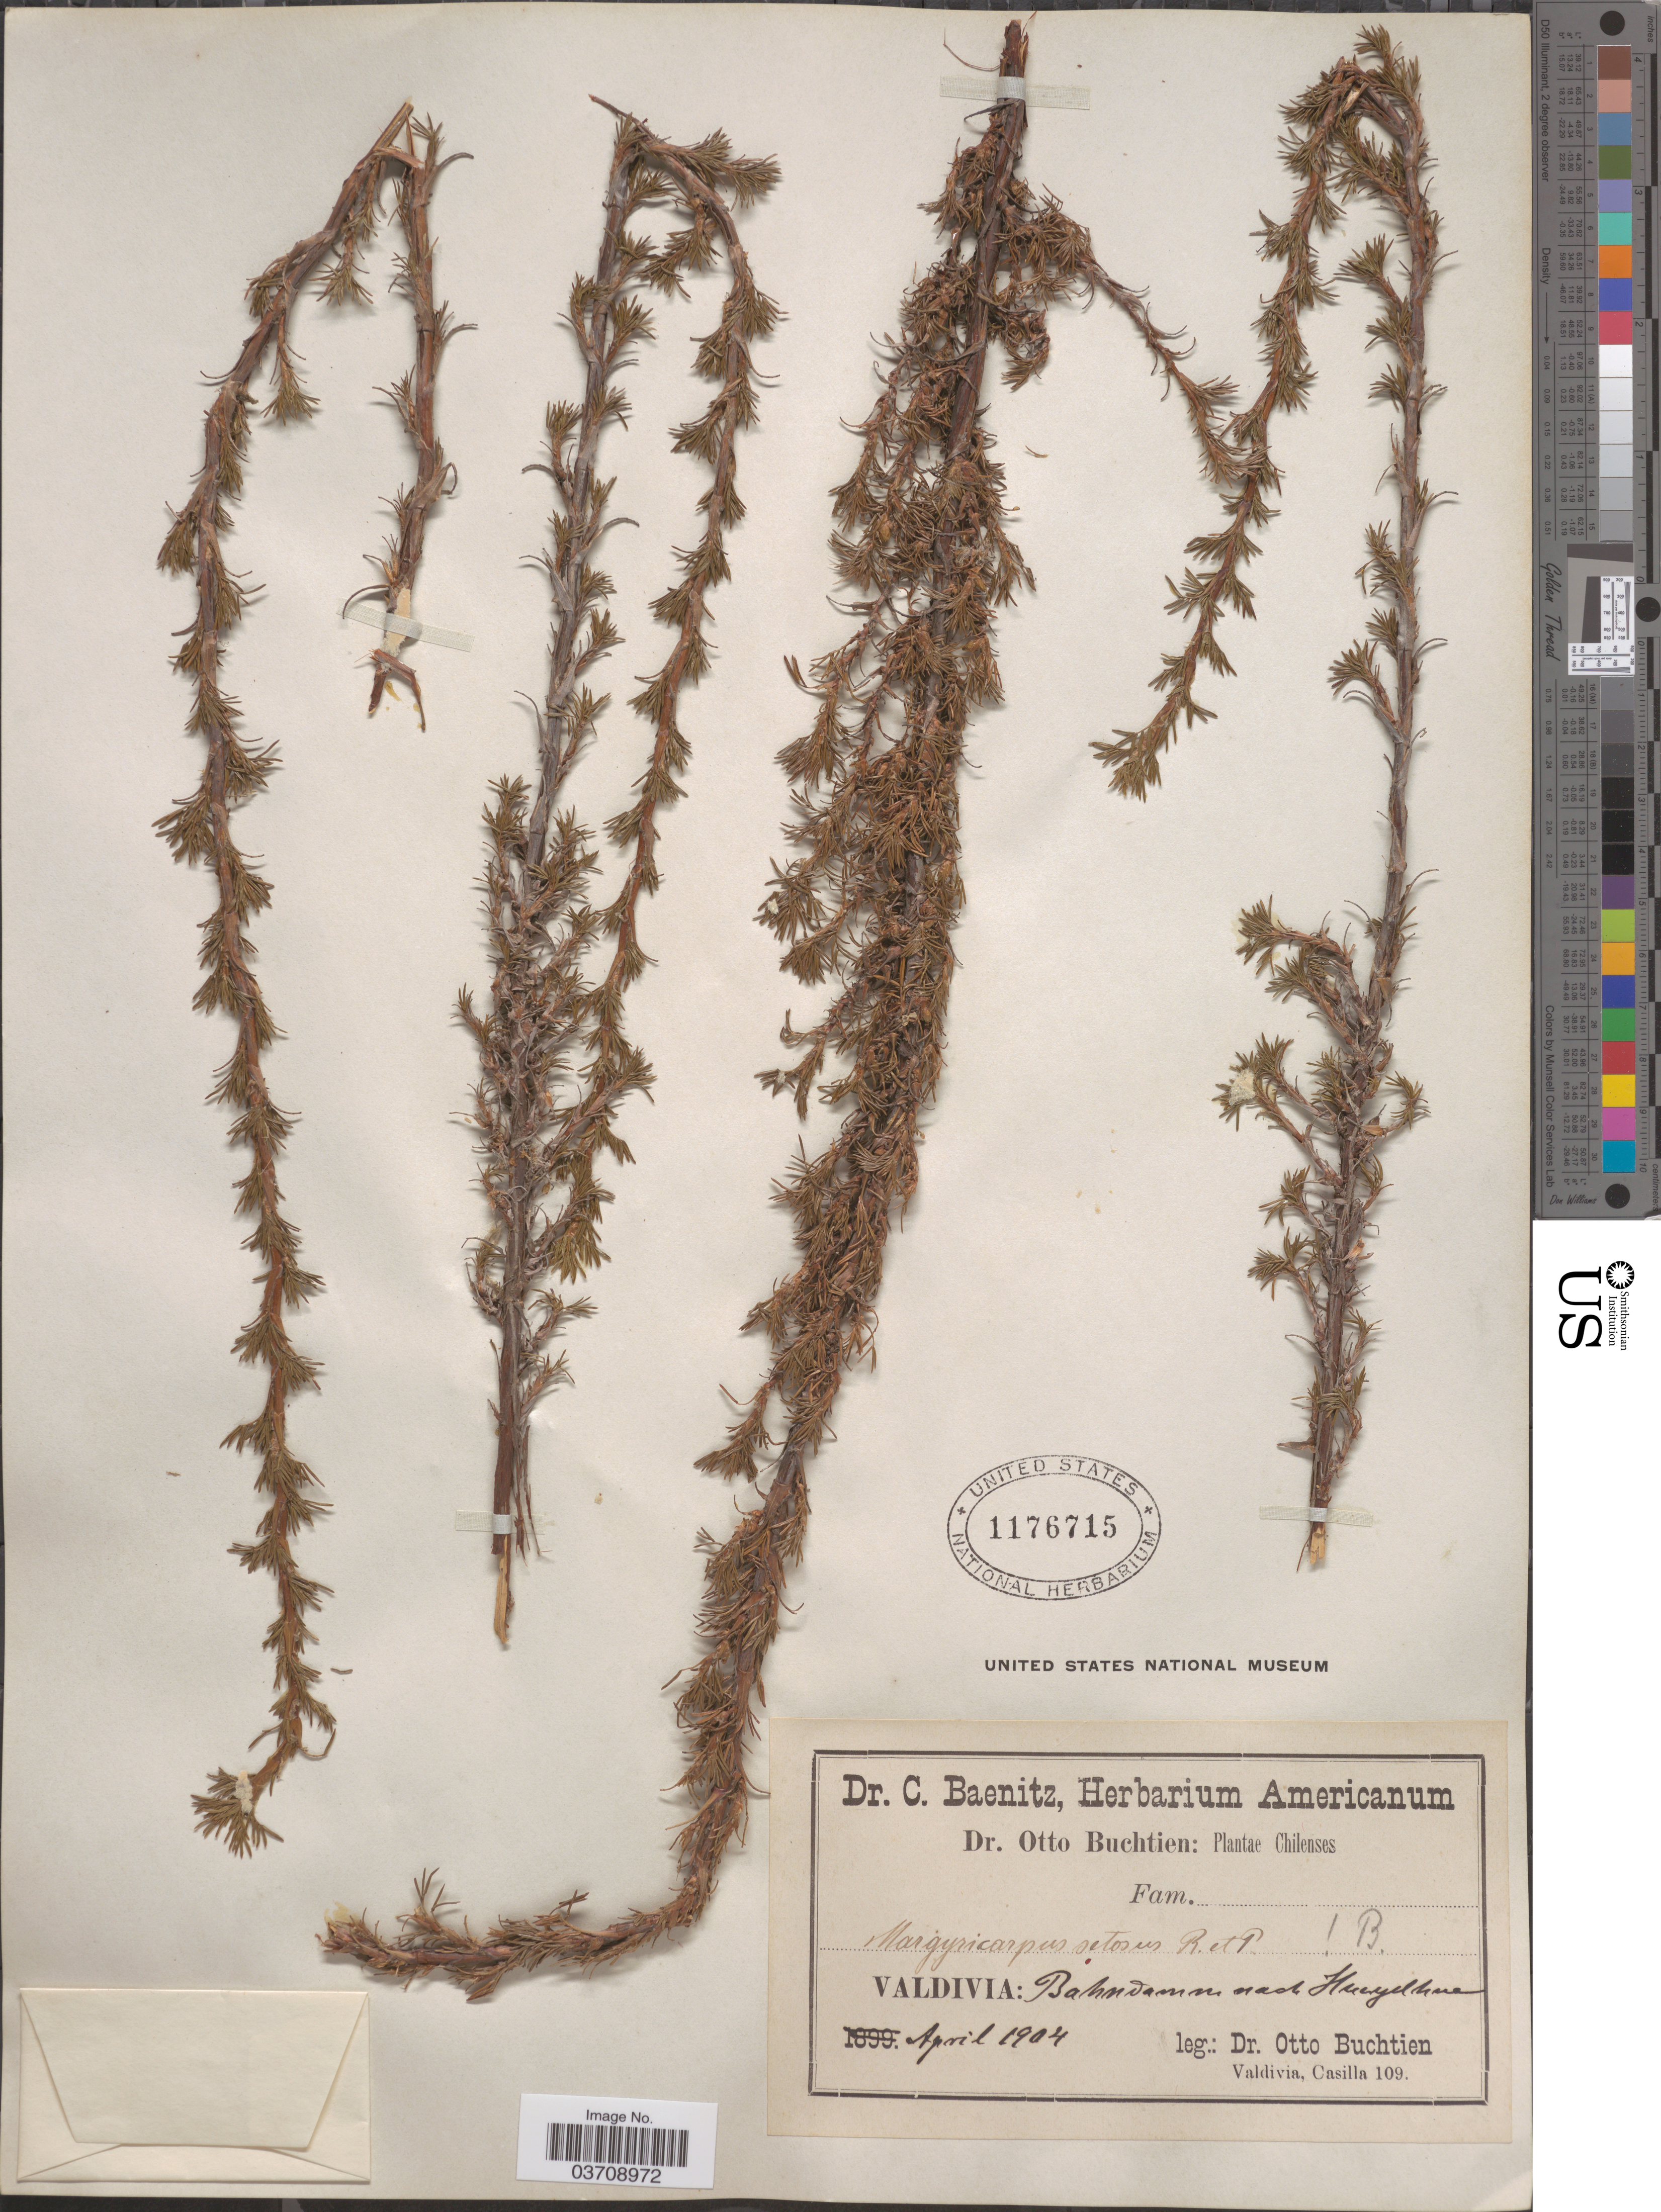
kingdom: Plantae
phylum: Tracheophyta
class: Magnoliopsida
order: Rosales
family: Rosaceae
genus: Margyricarpus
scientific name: Margyricarpus pinnatus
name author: (Lam.) Kuntze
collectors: O. Buchtien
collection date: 1904-04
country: Chile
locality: Valdivia: nach Hueyelhue.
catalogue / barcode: US 1176715